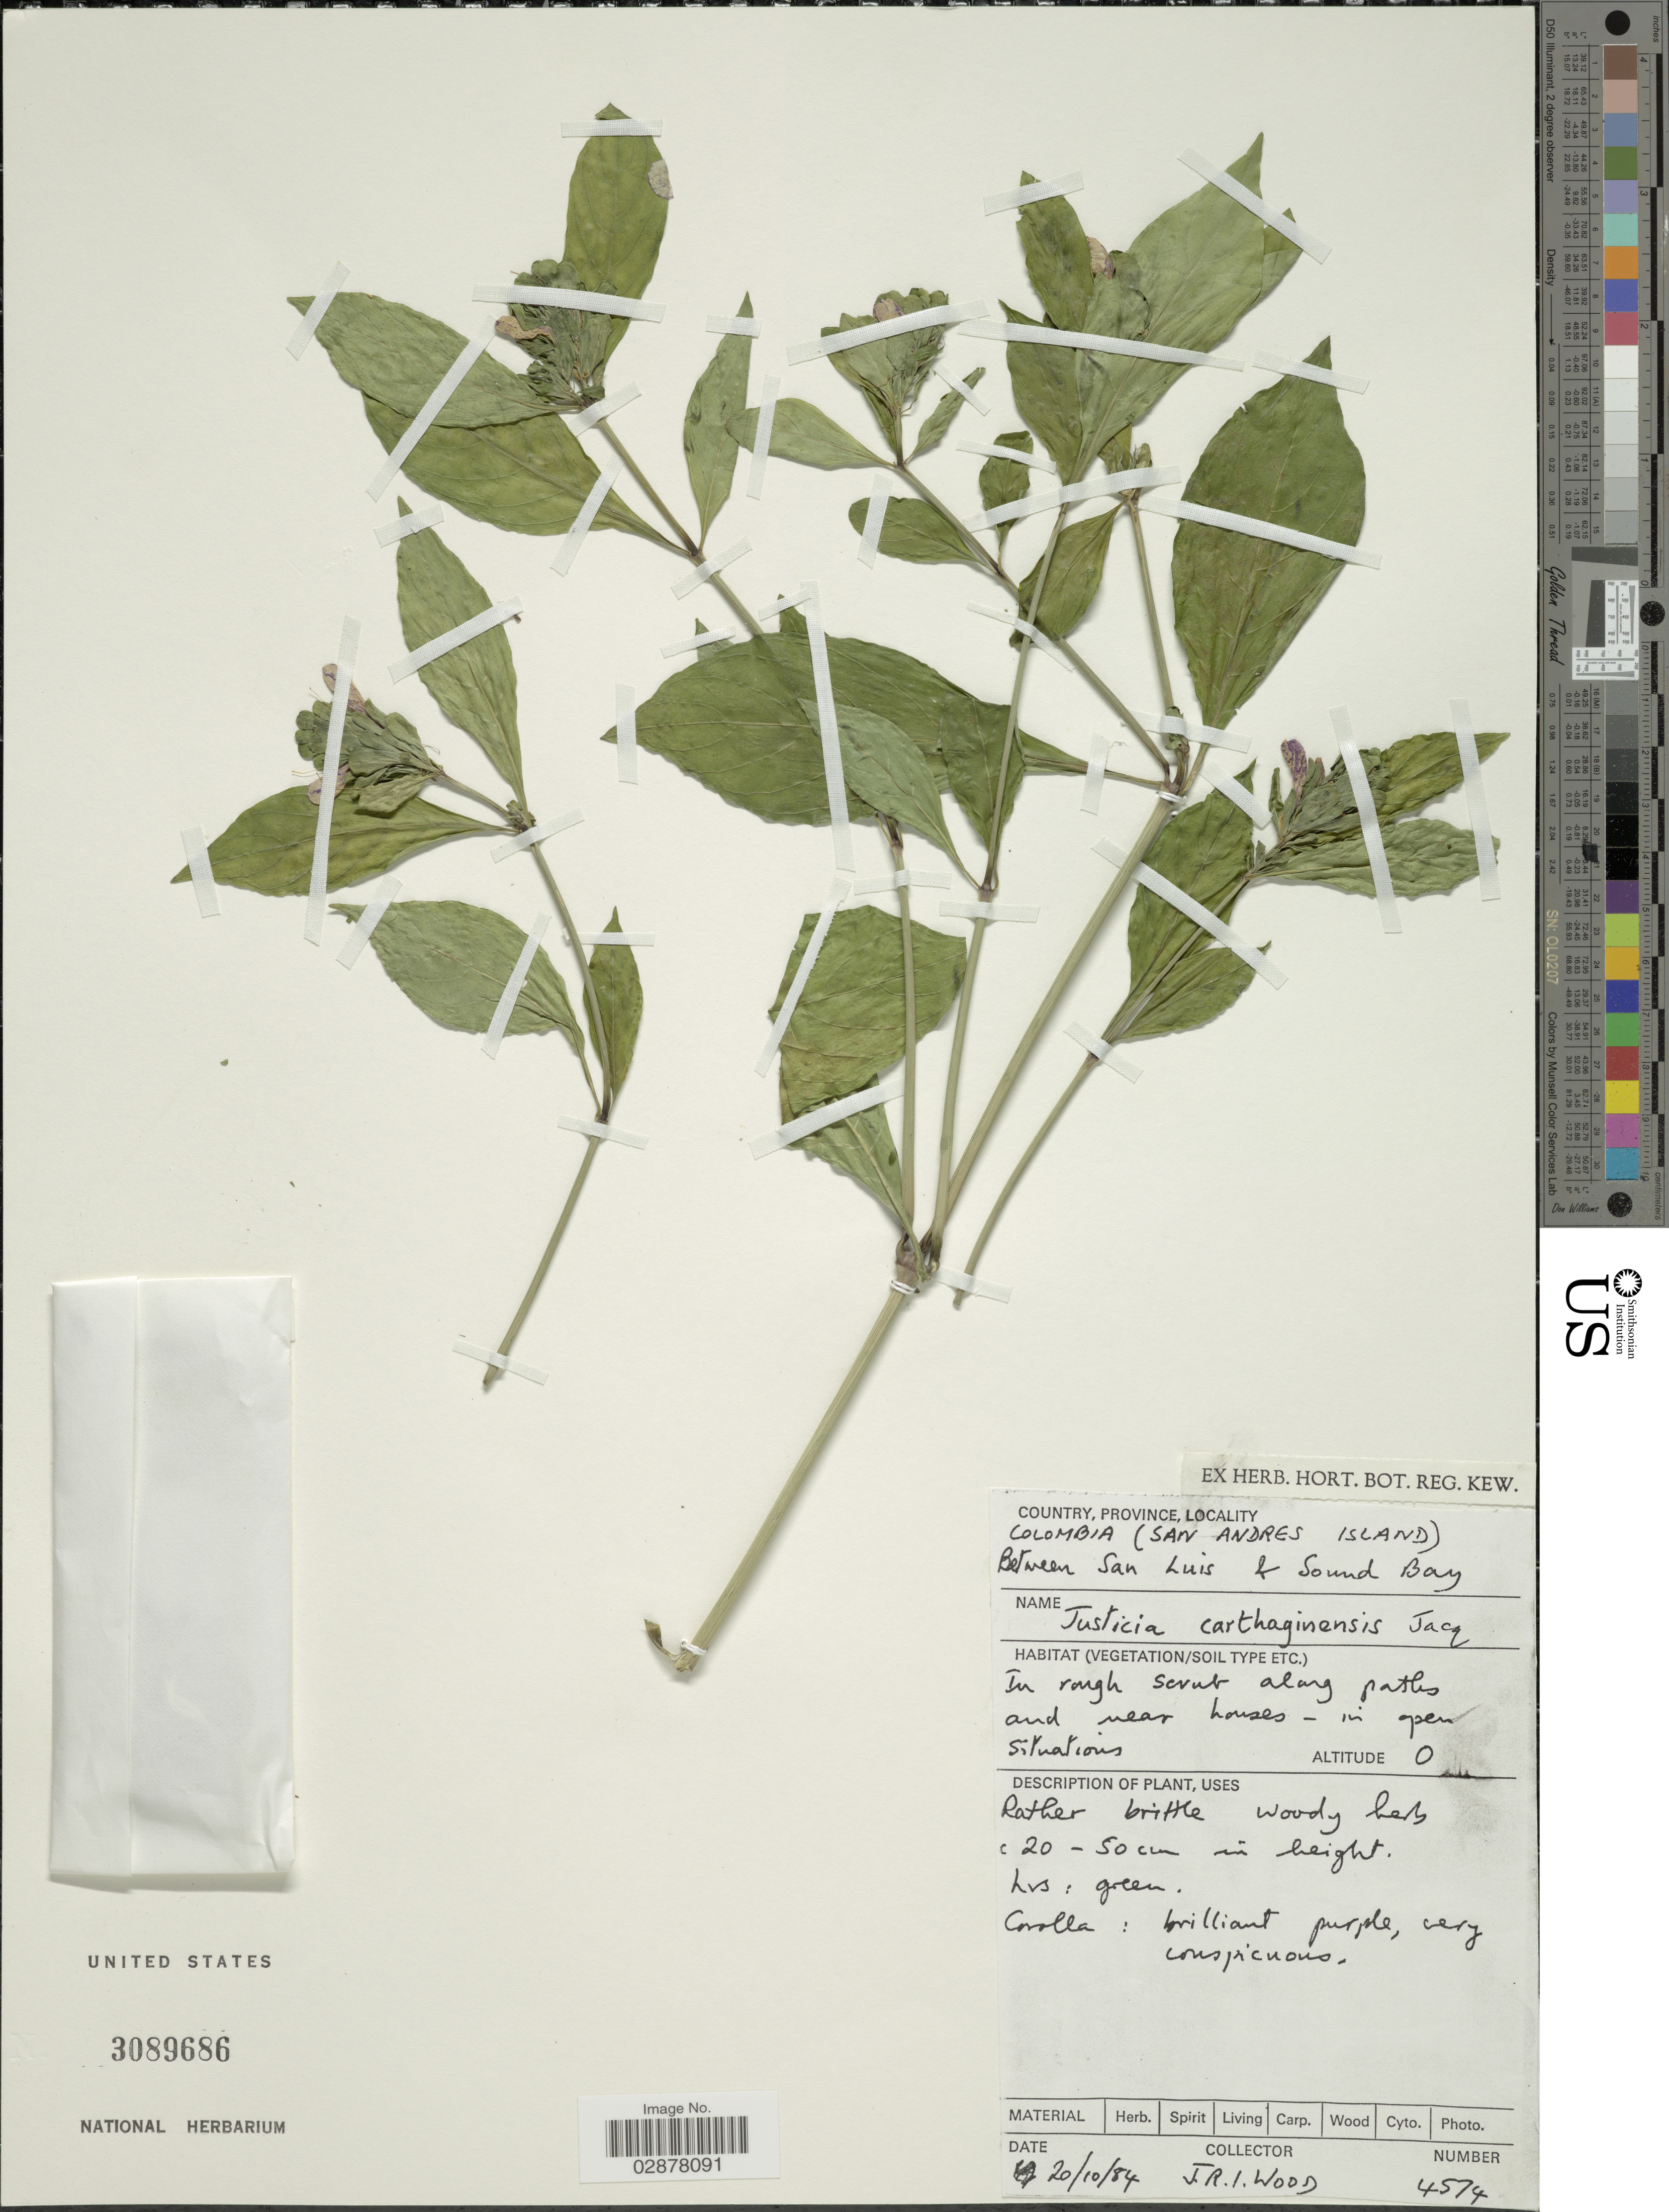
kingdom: Plantae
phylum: Tracheophyta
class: Magnoliopsida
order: Lamiales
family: Acanthaceae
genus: Justicia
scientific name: Justicia carthaginensis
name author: Jacq.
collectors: J. R. I. Wood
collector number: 4574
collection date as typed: Transcribed d/m/y: 20/10/84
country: Colombia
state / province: San Andres y Providencia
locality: San Andres Island, Between San Luis & Sound Bay.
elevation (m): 0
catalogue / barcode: US 3089686